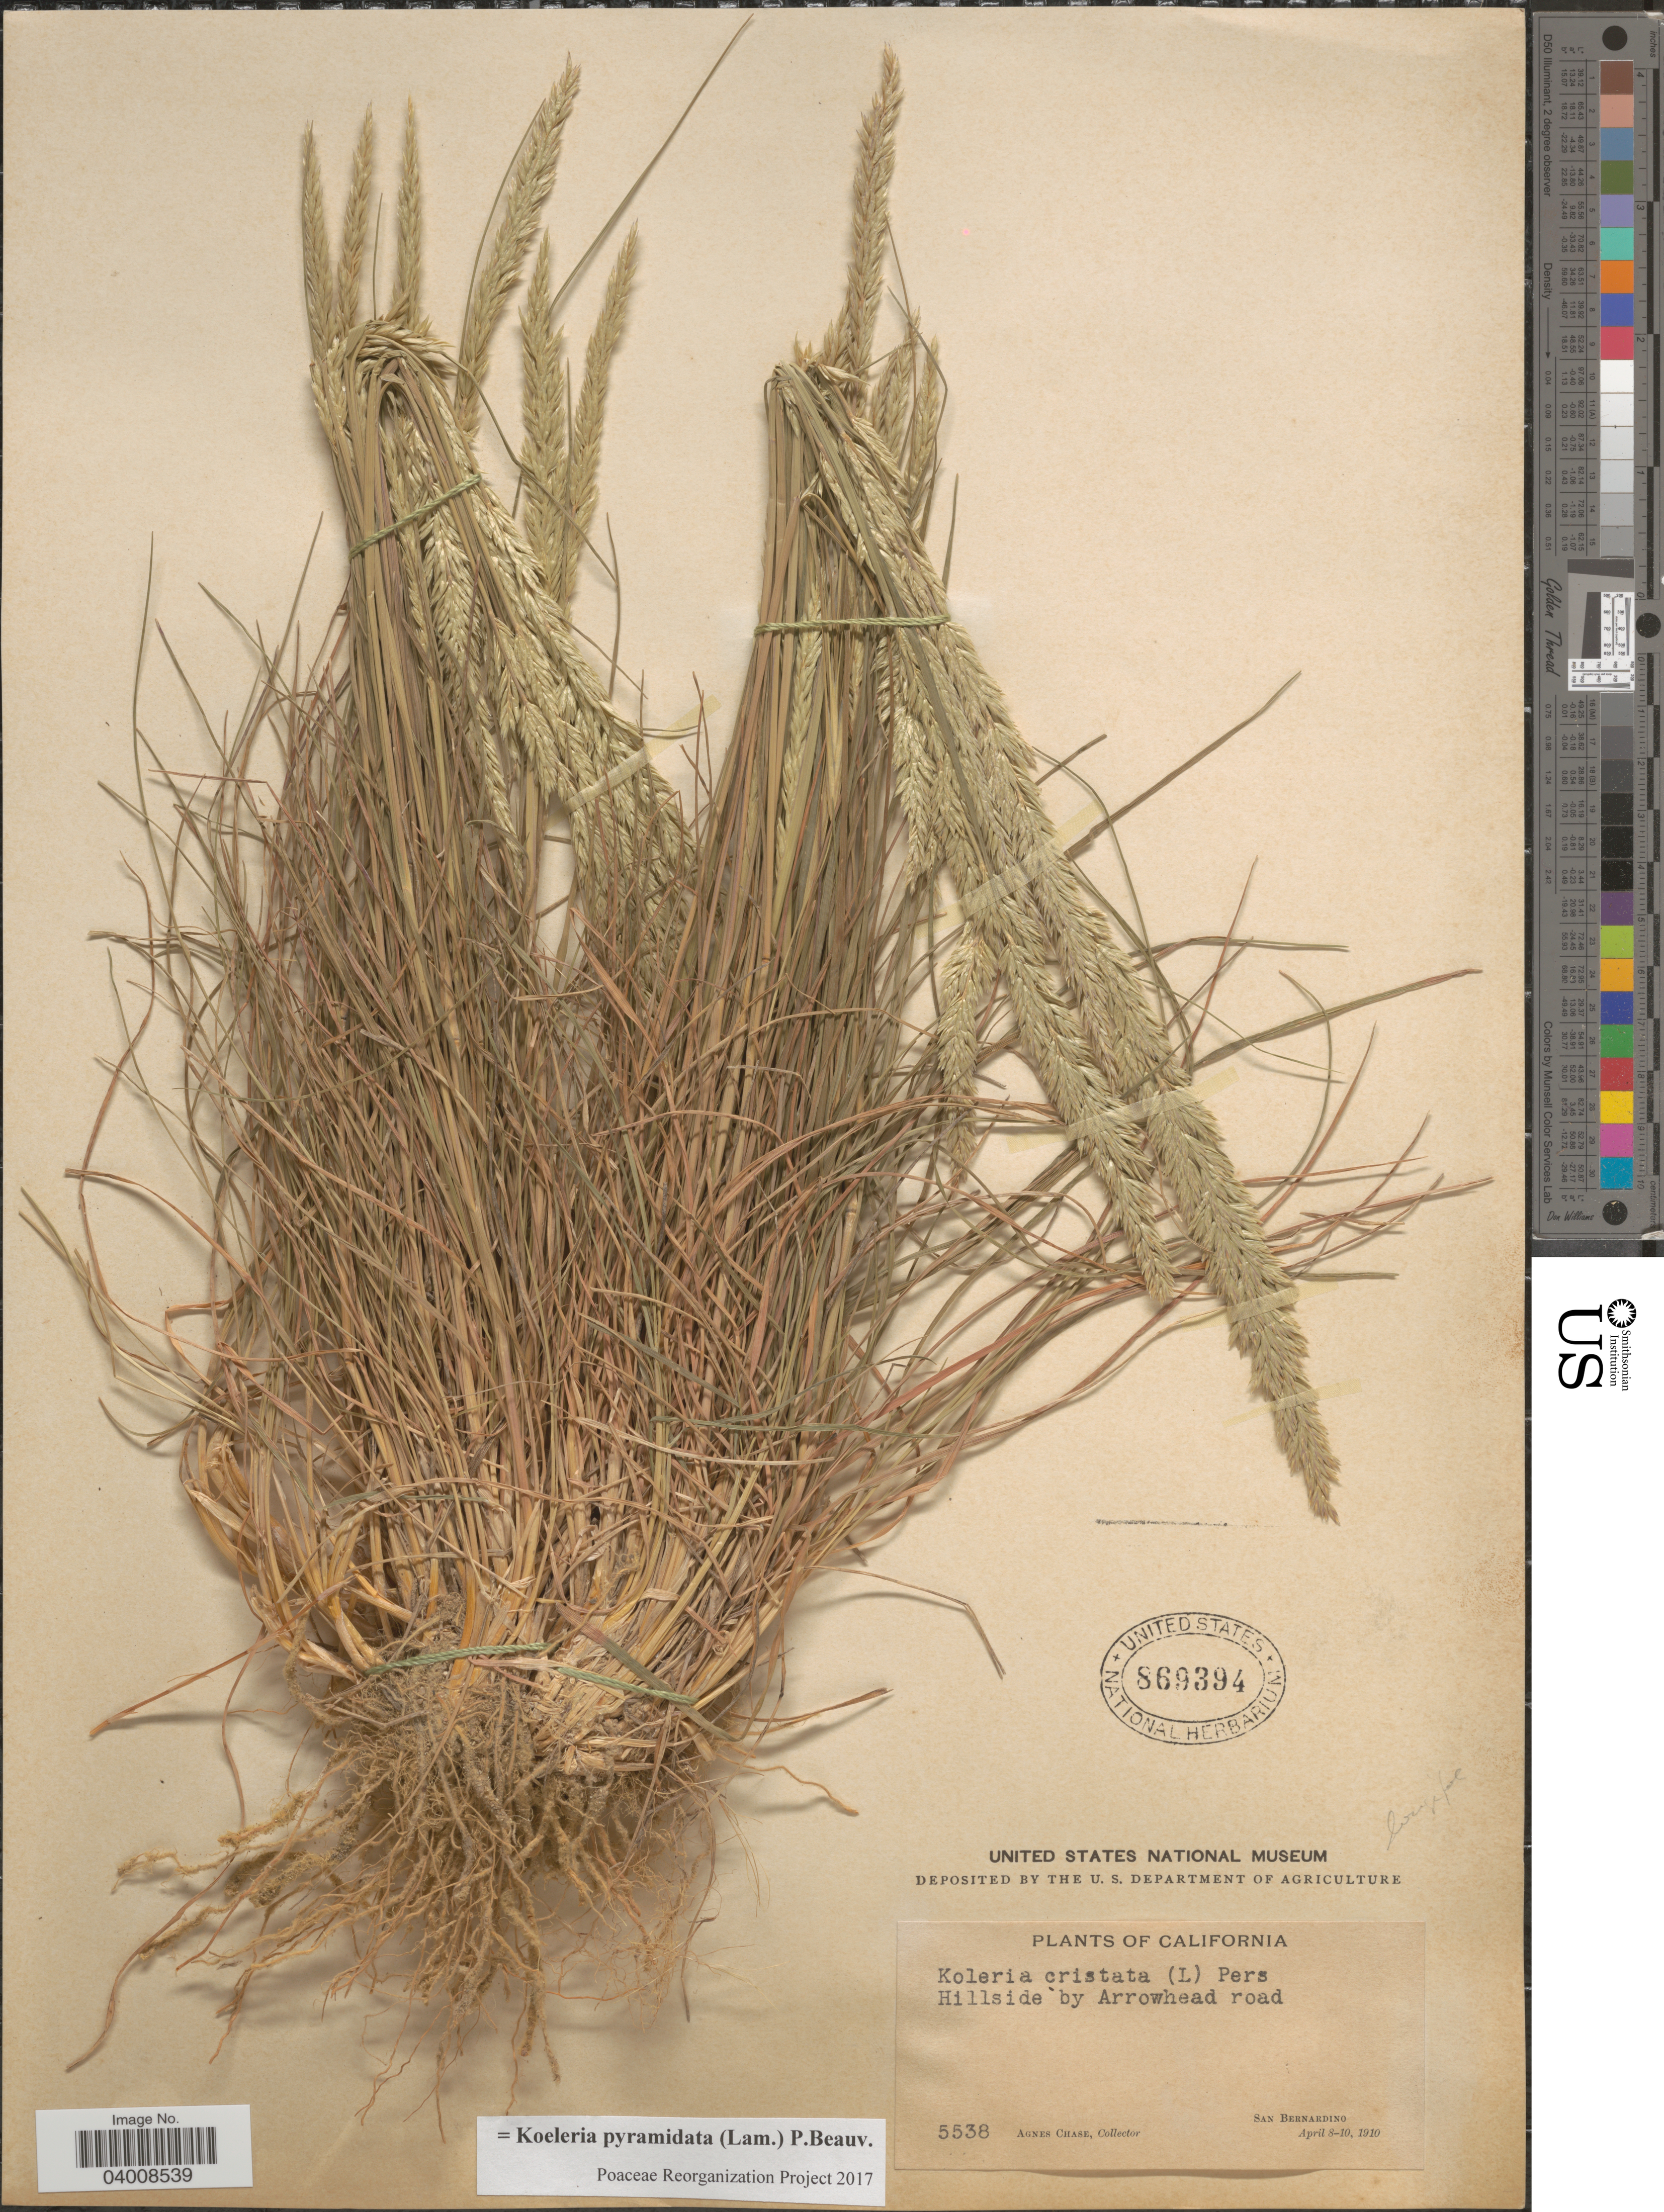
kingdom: Plantae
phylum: Tracheophyta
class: Liliopsida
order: Poales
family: Poaceae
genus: Koeleria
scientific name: Koeleria pyramidata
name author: (Lam.) P. Beauv.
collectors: A. Chase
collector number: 5538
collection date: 1910-04-08/1910-04-10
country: United States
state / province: California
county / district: San Bernardino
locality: Hillside by Arrowhead road. San Bernardino.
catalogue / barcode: US 869394